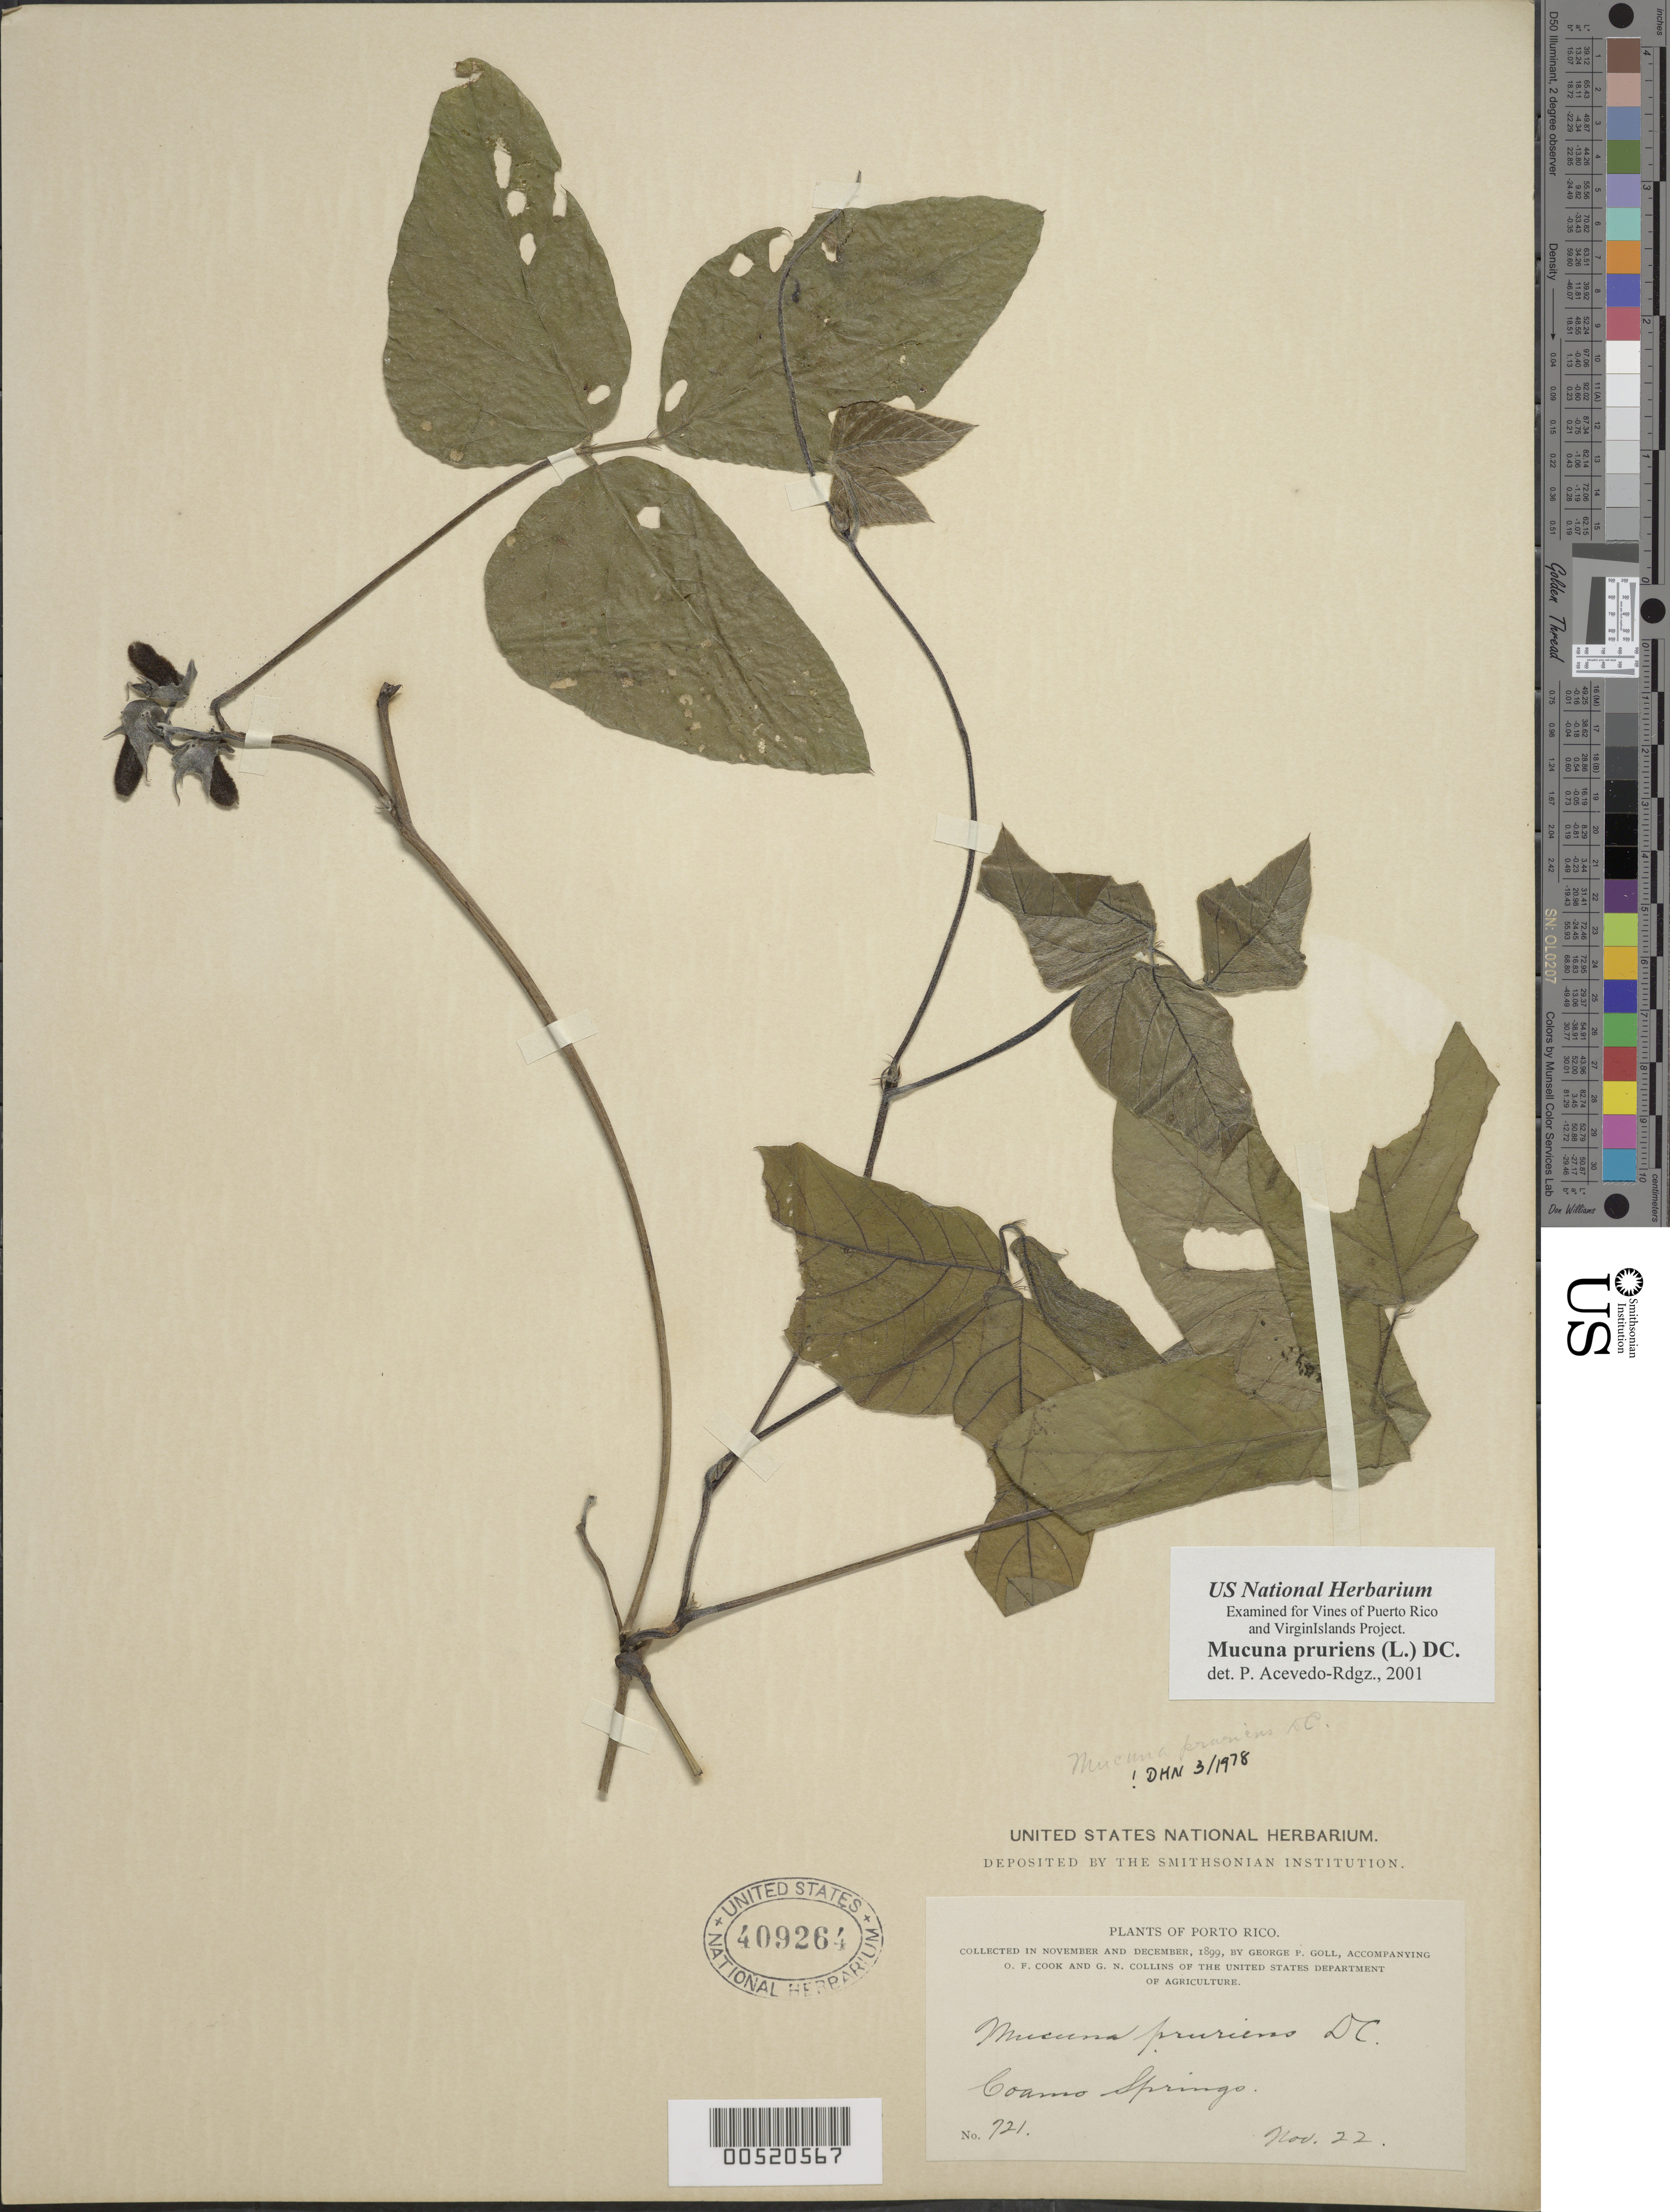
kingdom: Plantae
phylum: Tracheophyta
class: Magnoliopsida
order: Fabales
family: Fabaceae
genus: Mucuna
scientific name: Mucuna pruriens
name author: (L.) DC.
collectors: G. Goll, O. F. Cook & G. Collins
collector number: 721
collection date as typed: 22 Nov 1899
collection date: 1899-11-22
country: Puerto Rico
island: Greater Antilles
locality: Coamo Springs.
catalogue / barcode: US 409264